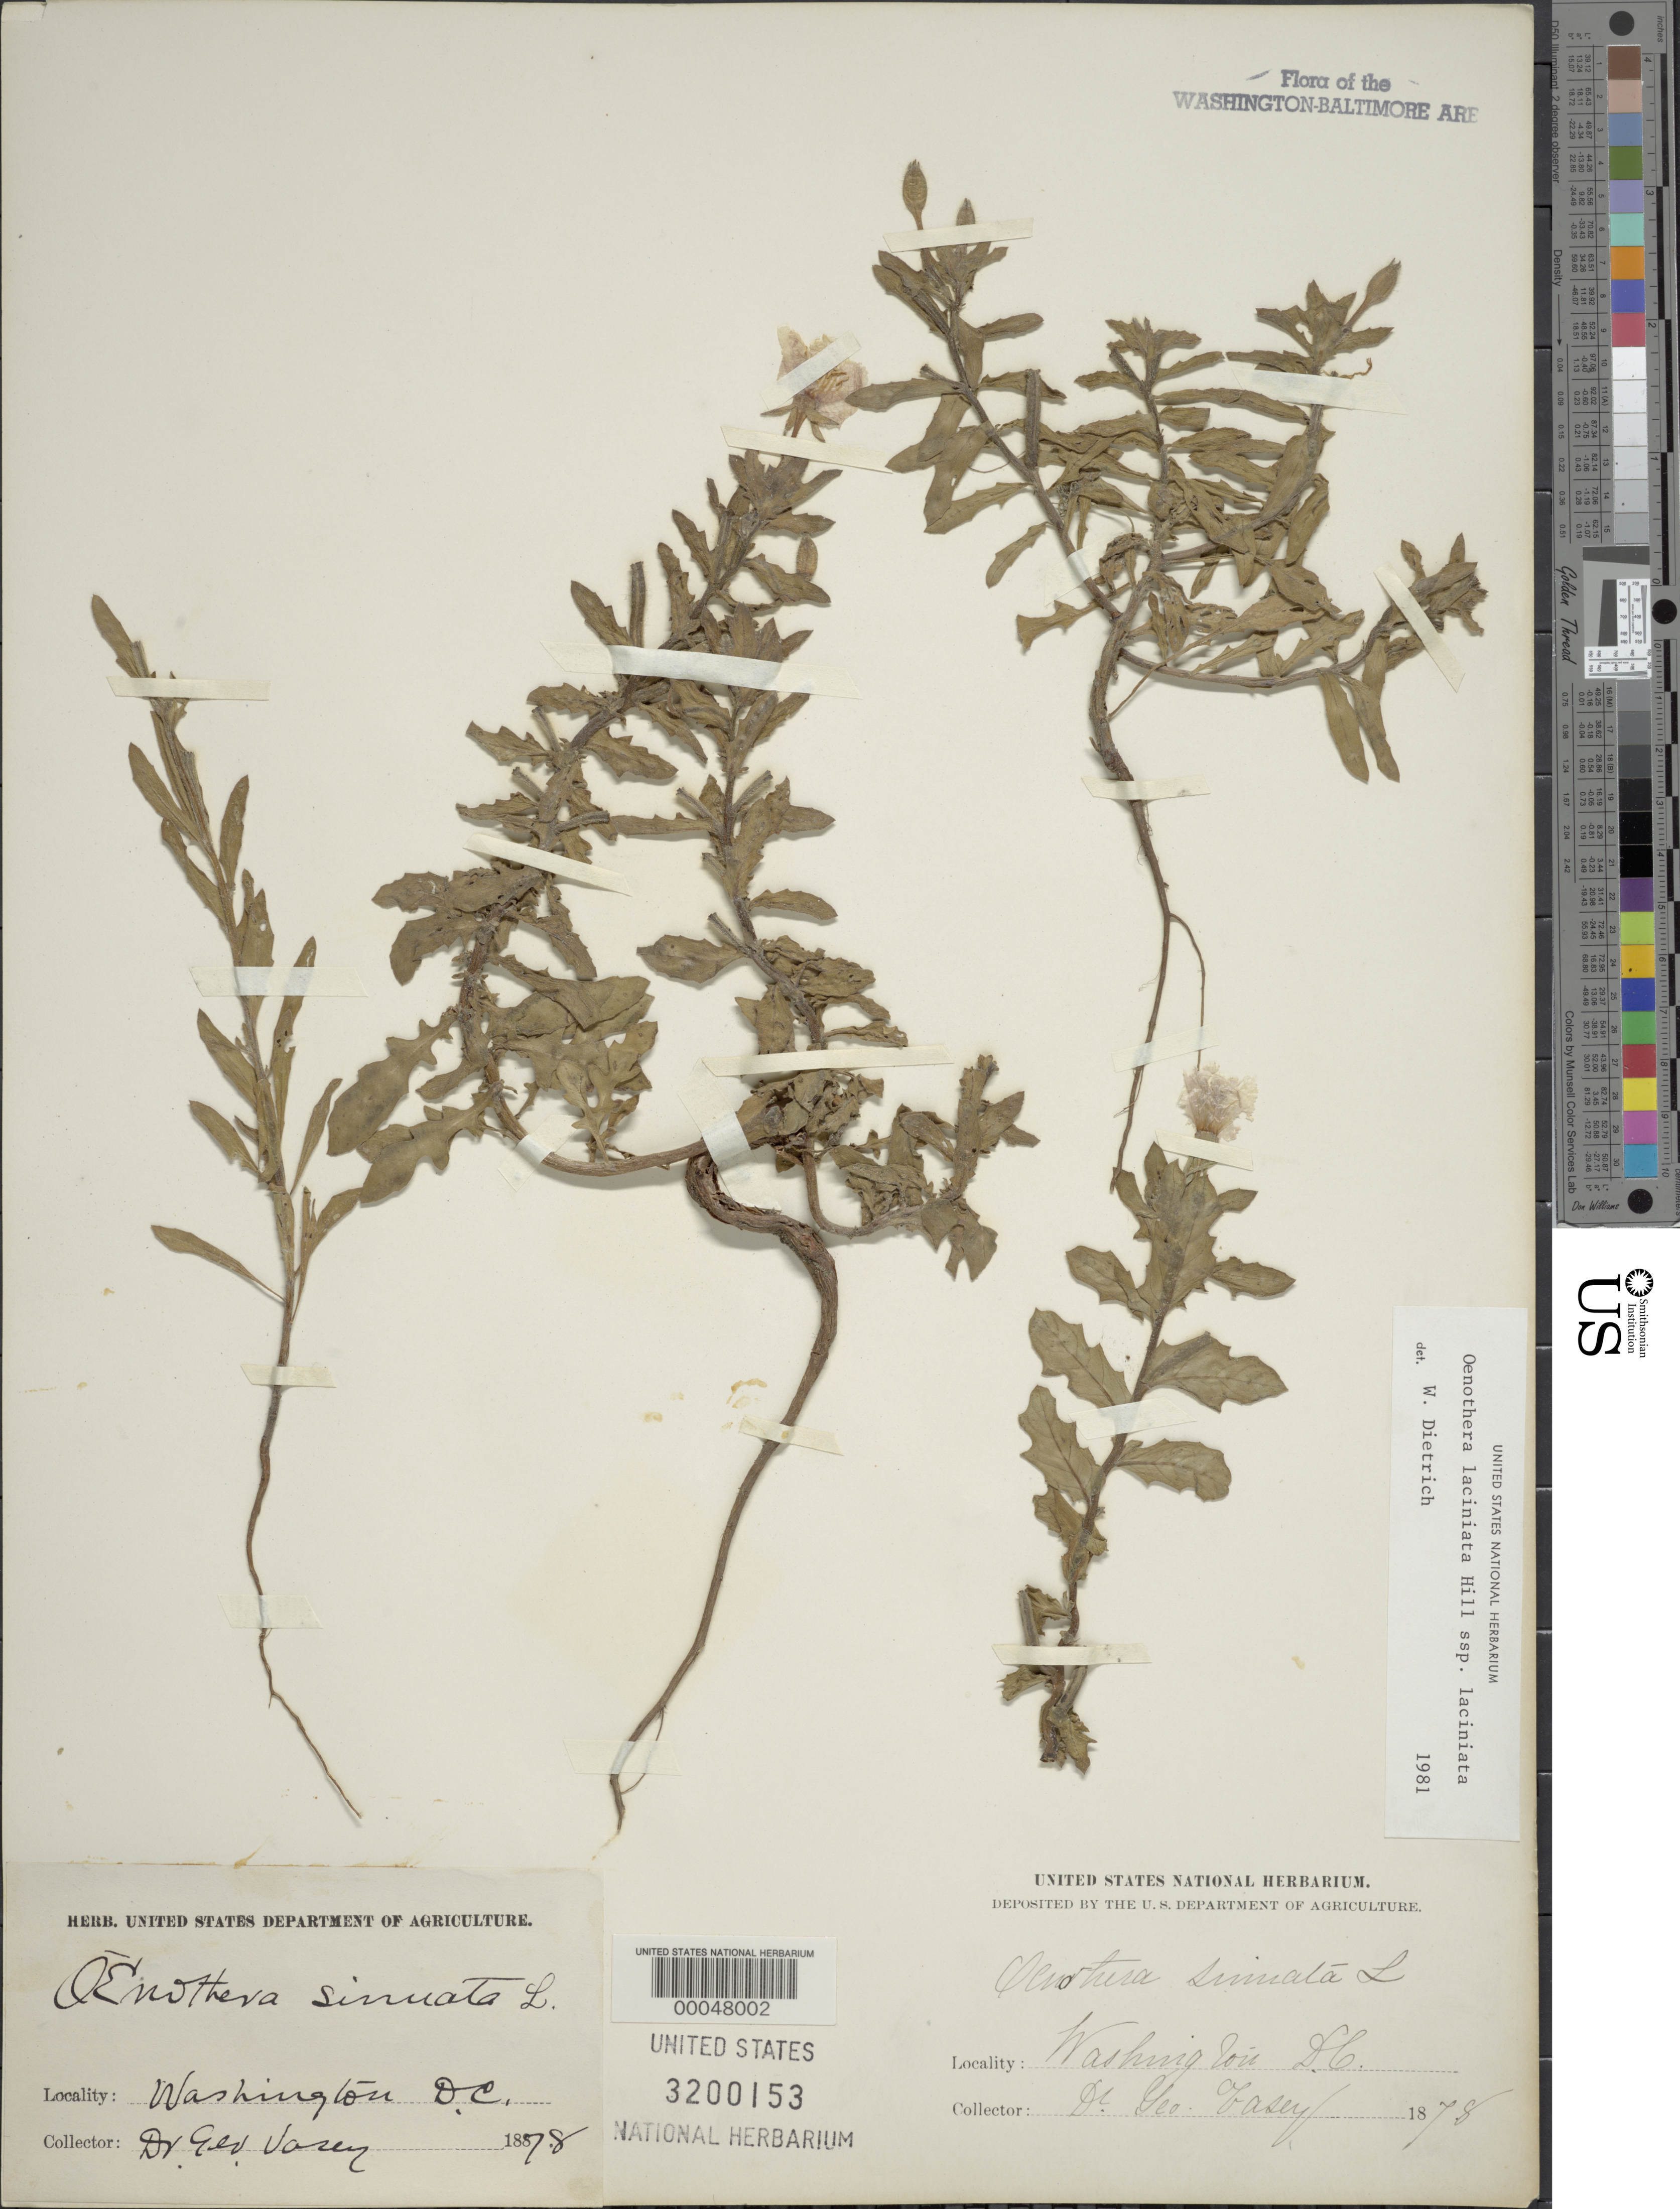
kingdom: Plantae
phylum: Tracheophyta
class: Magnoliopsida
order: Myrtales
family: Onagraceae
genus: Oenothera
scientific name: Oenothera laciniata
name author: Hill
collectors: G. R. Vasey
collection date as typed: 1878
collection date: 1878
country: United States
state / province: District of Columbia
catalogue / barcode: US 3200153